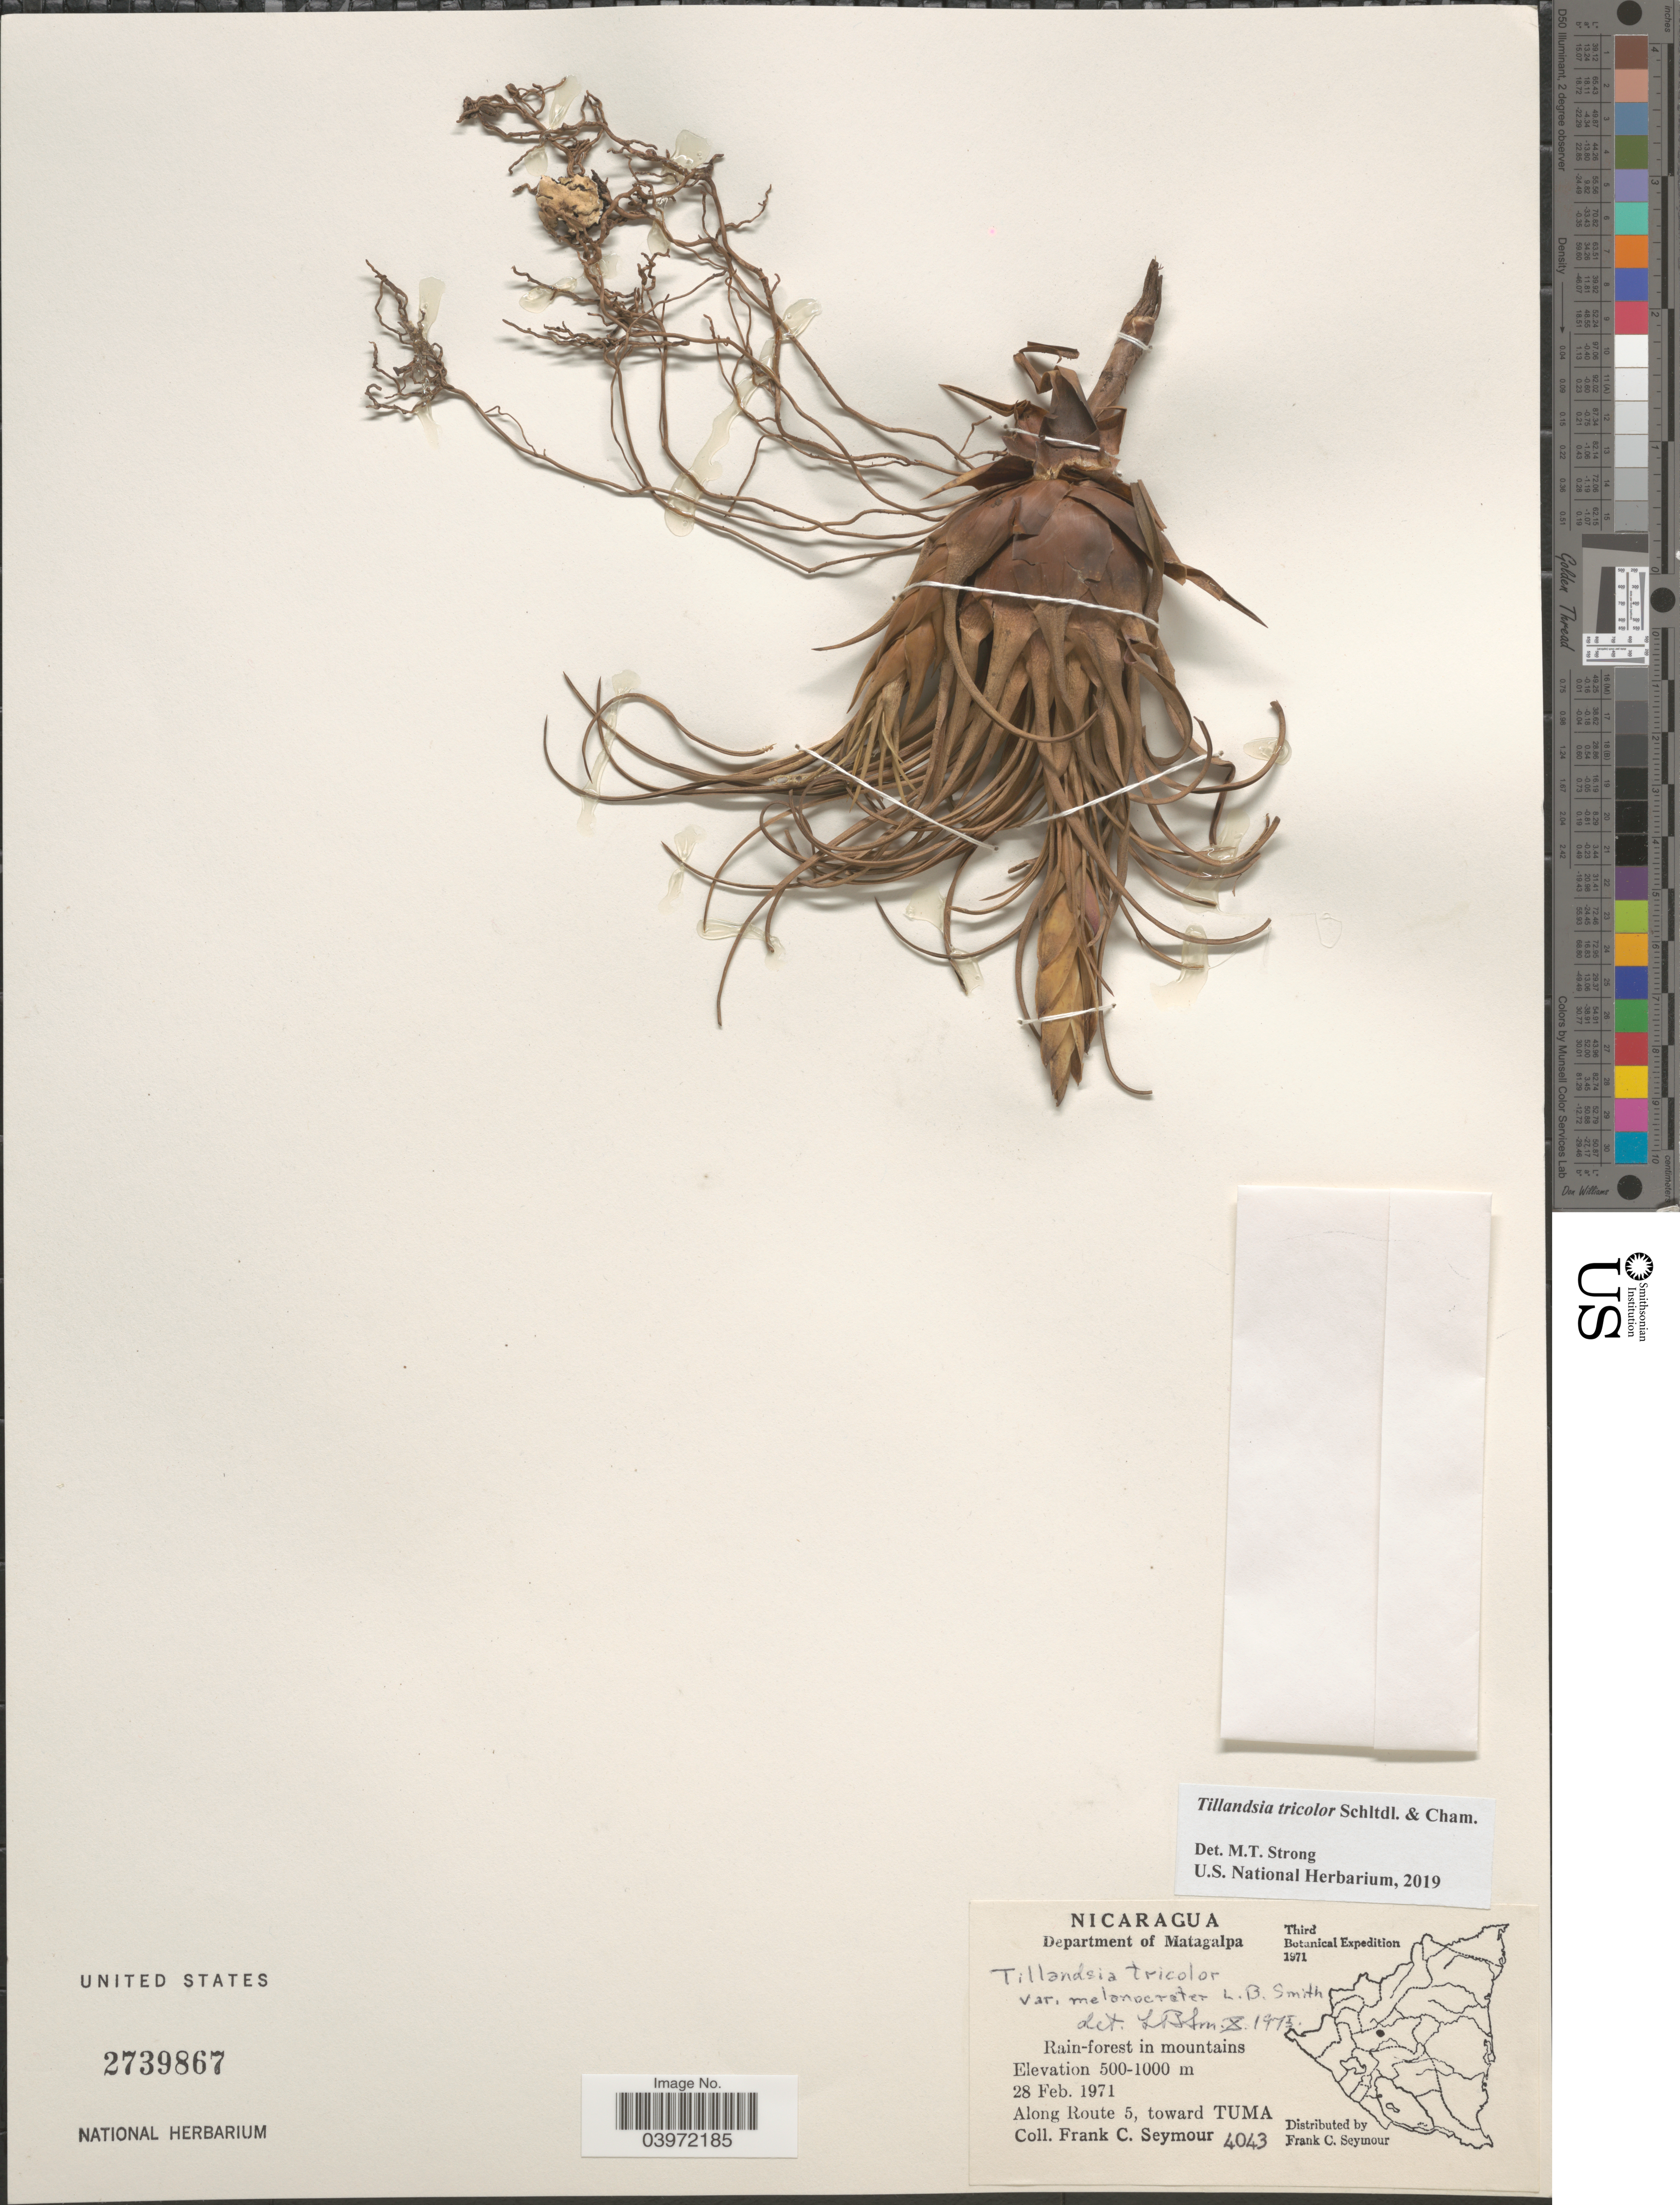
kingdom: Plantae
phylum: Tracheophyta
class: Liliopsida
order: Poales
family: Bromeliaceae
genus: Tillandsia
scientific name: Tillandsia tricolor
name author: Schltdl. & Cham.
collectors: F. C. Seymour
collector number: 4043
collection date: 1971-02-28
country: Nicaragua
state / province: Matagalpa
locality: Department of Matagalpa. Rain-forest in mountains. Along Route 5, toward Tuma.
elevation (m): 500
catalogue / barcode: US 2739867